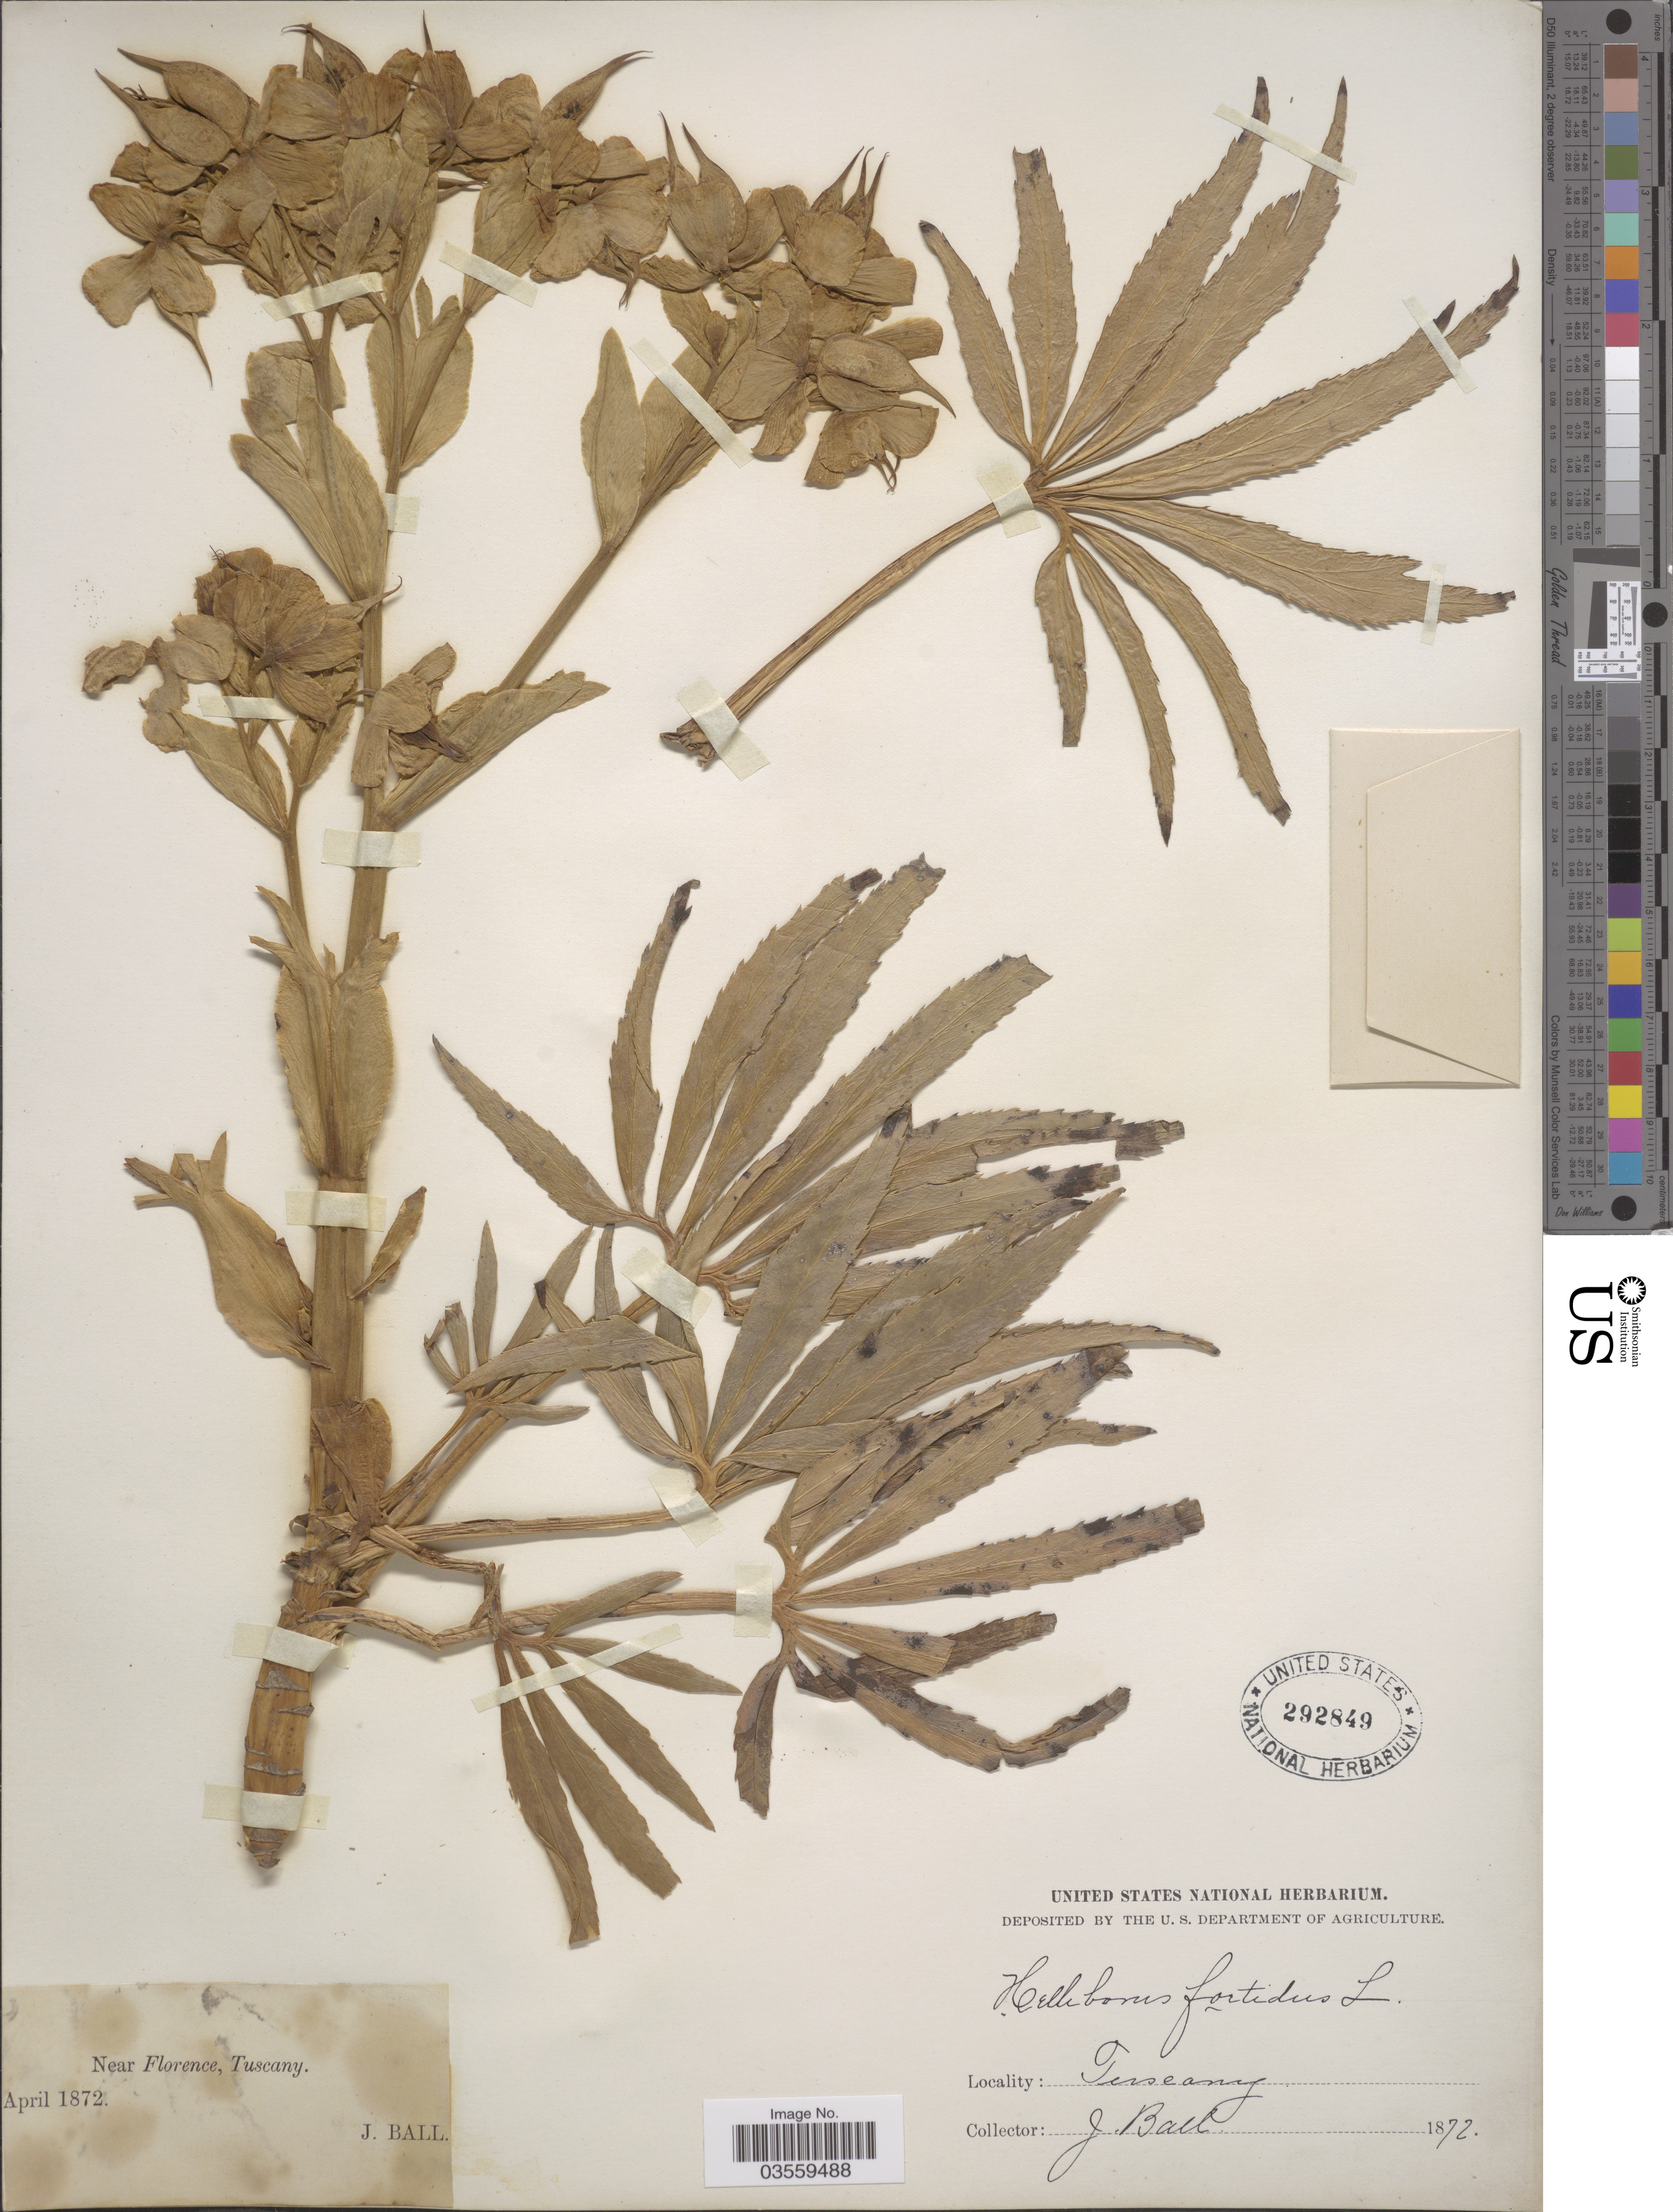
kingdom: Plantae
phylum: Tracheophyta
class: Magnoliopsida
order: Ranunculales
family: Ranunculaceae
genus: Helleborus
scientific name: Helleborus foetidus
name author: L.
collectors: J. Ball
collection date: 1872-04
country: Italy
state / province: Tuscany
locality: Near Florence.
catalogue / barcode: US 292849